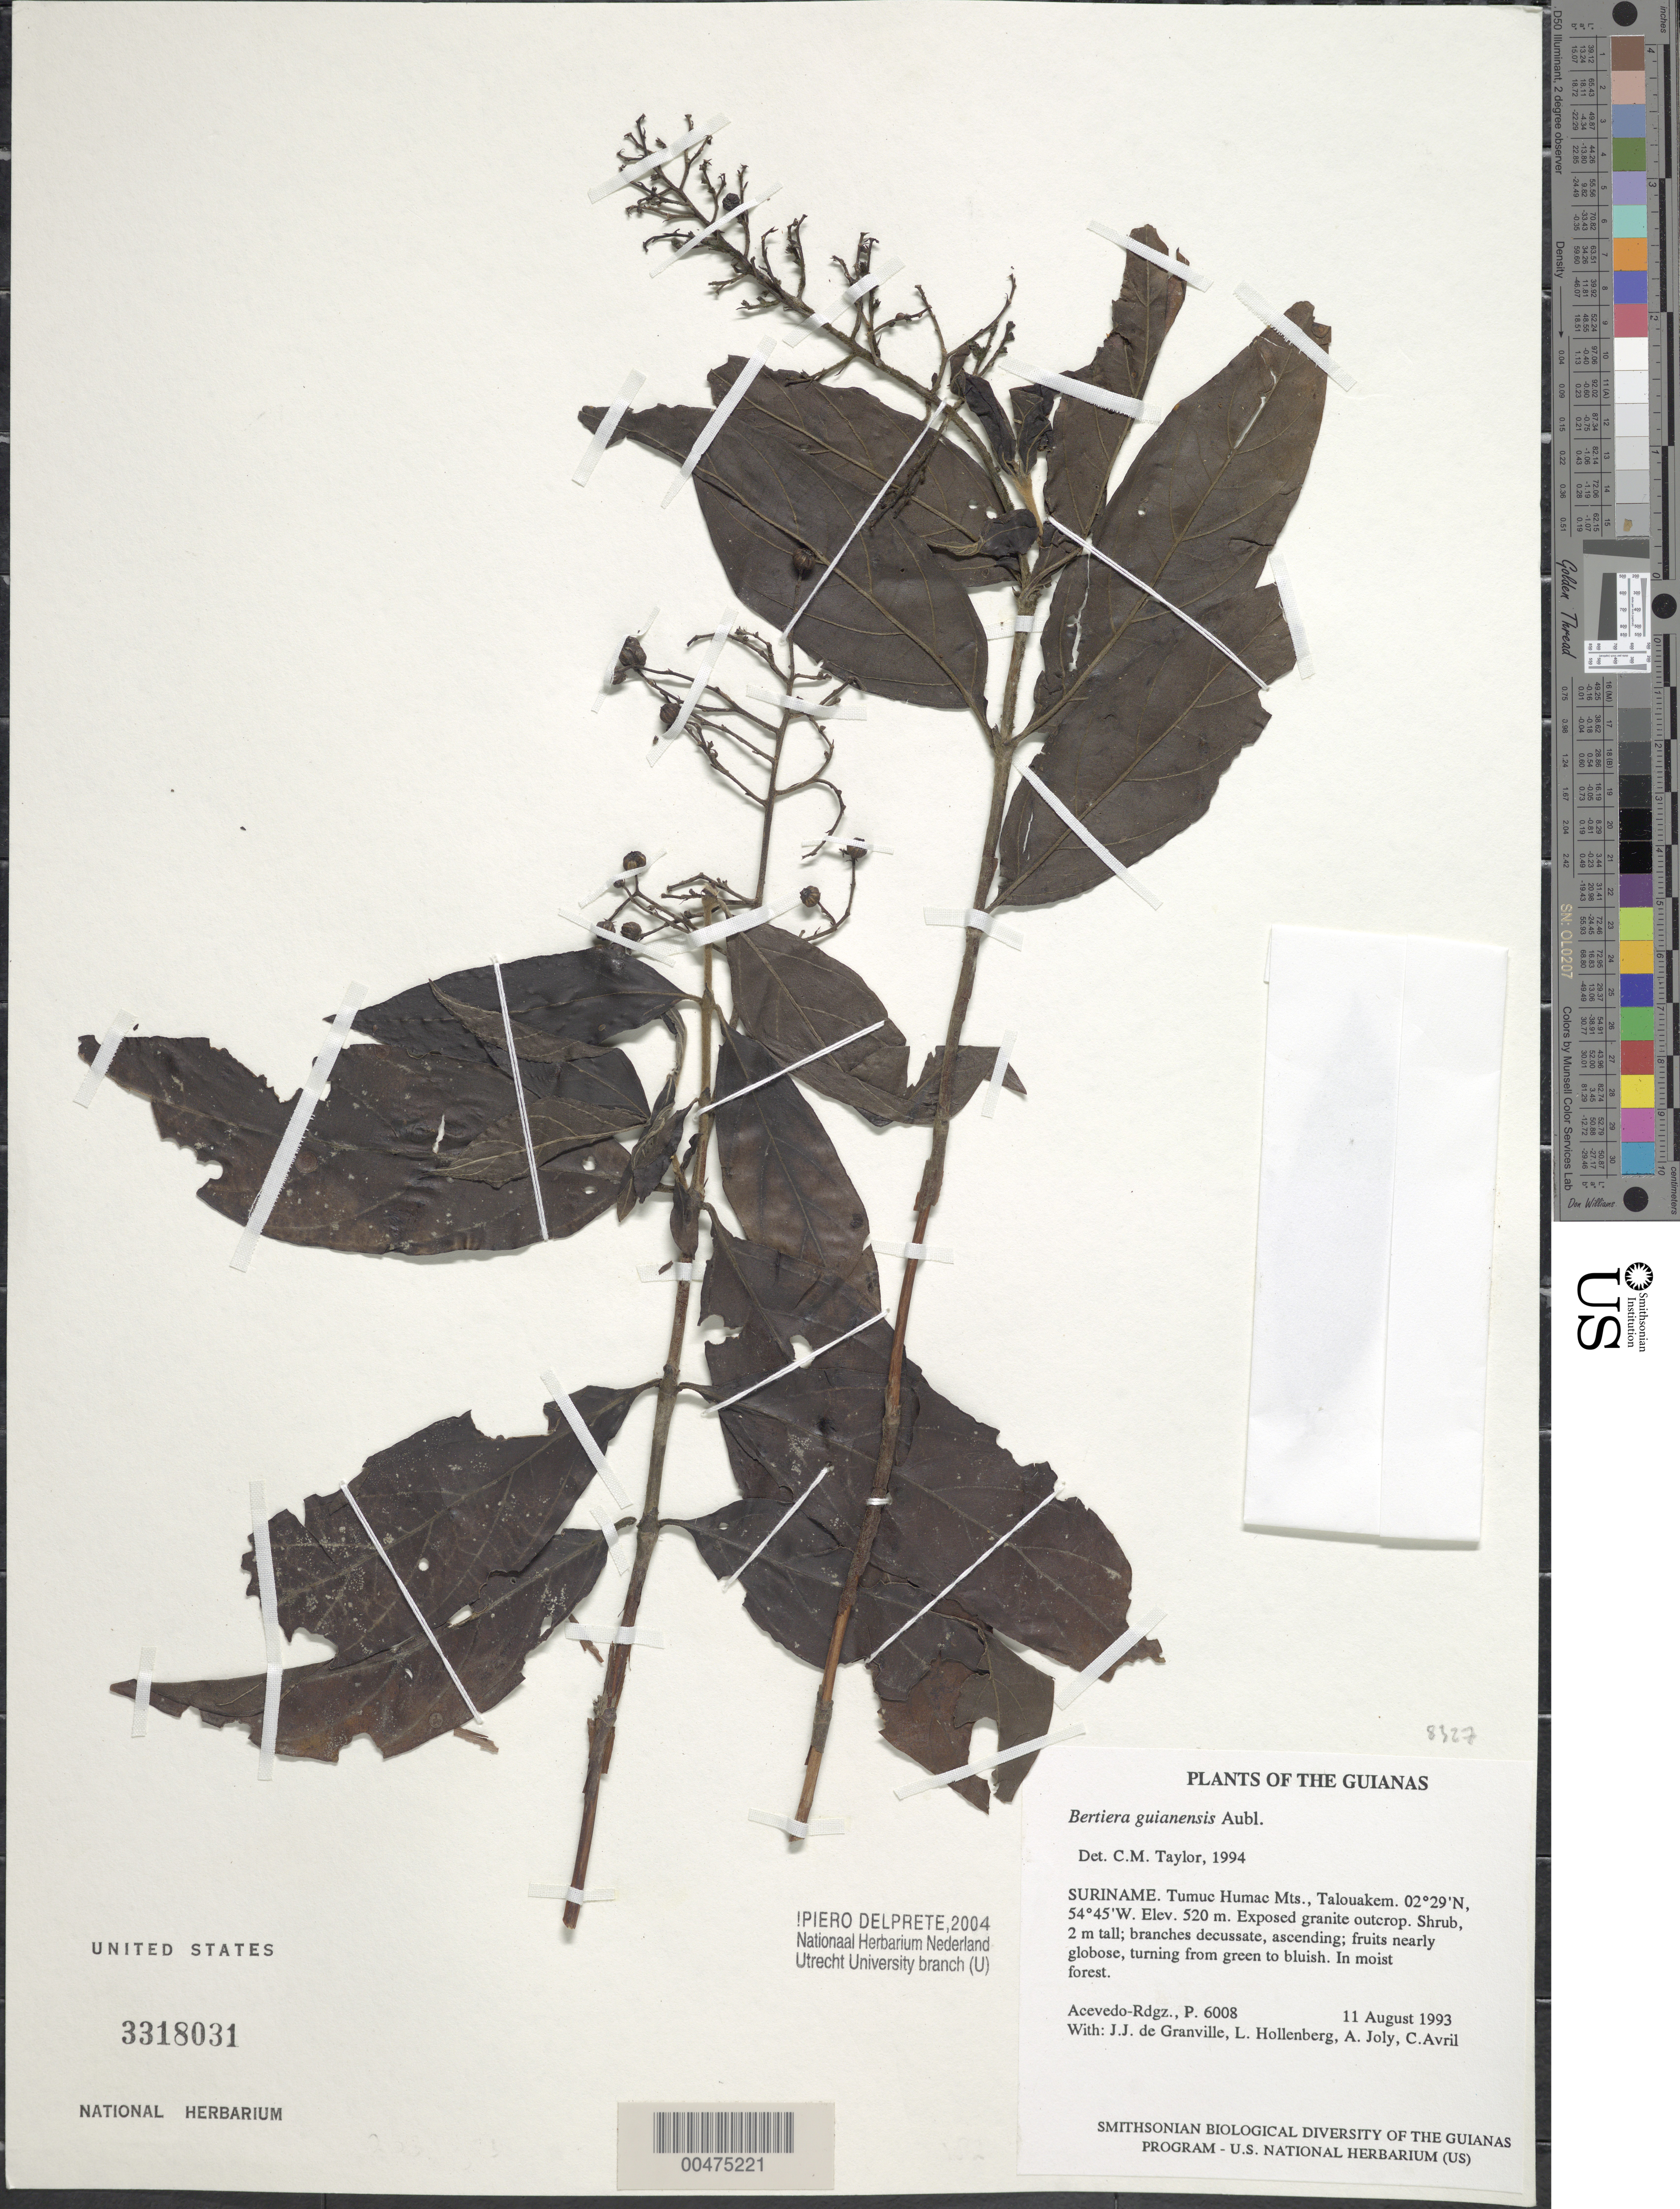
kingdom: Plantae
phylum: Tracheophyta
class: Magnoliopsida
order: Gentianales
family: Rubiaceae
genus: Bertiera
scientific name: Bertiera guianensis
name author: Aubl.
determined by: Taylor, Charlotte M.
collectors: P. Acevedo-Rodr.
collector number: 6008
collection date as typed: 11 Aug 1993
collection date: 1993-08-11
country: Suriname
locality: Tumuc Humac Mts., Talouakem.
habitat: In moist forest, exposed granite outcrop.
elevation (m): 520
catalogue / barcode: US 3318031